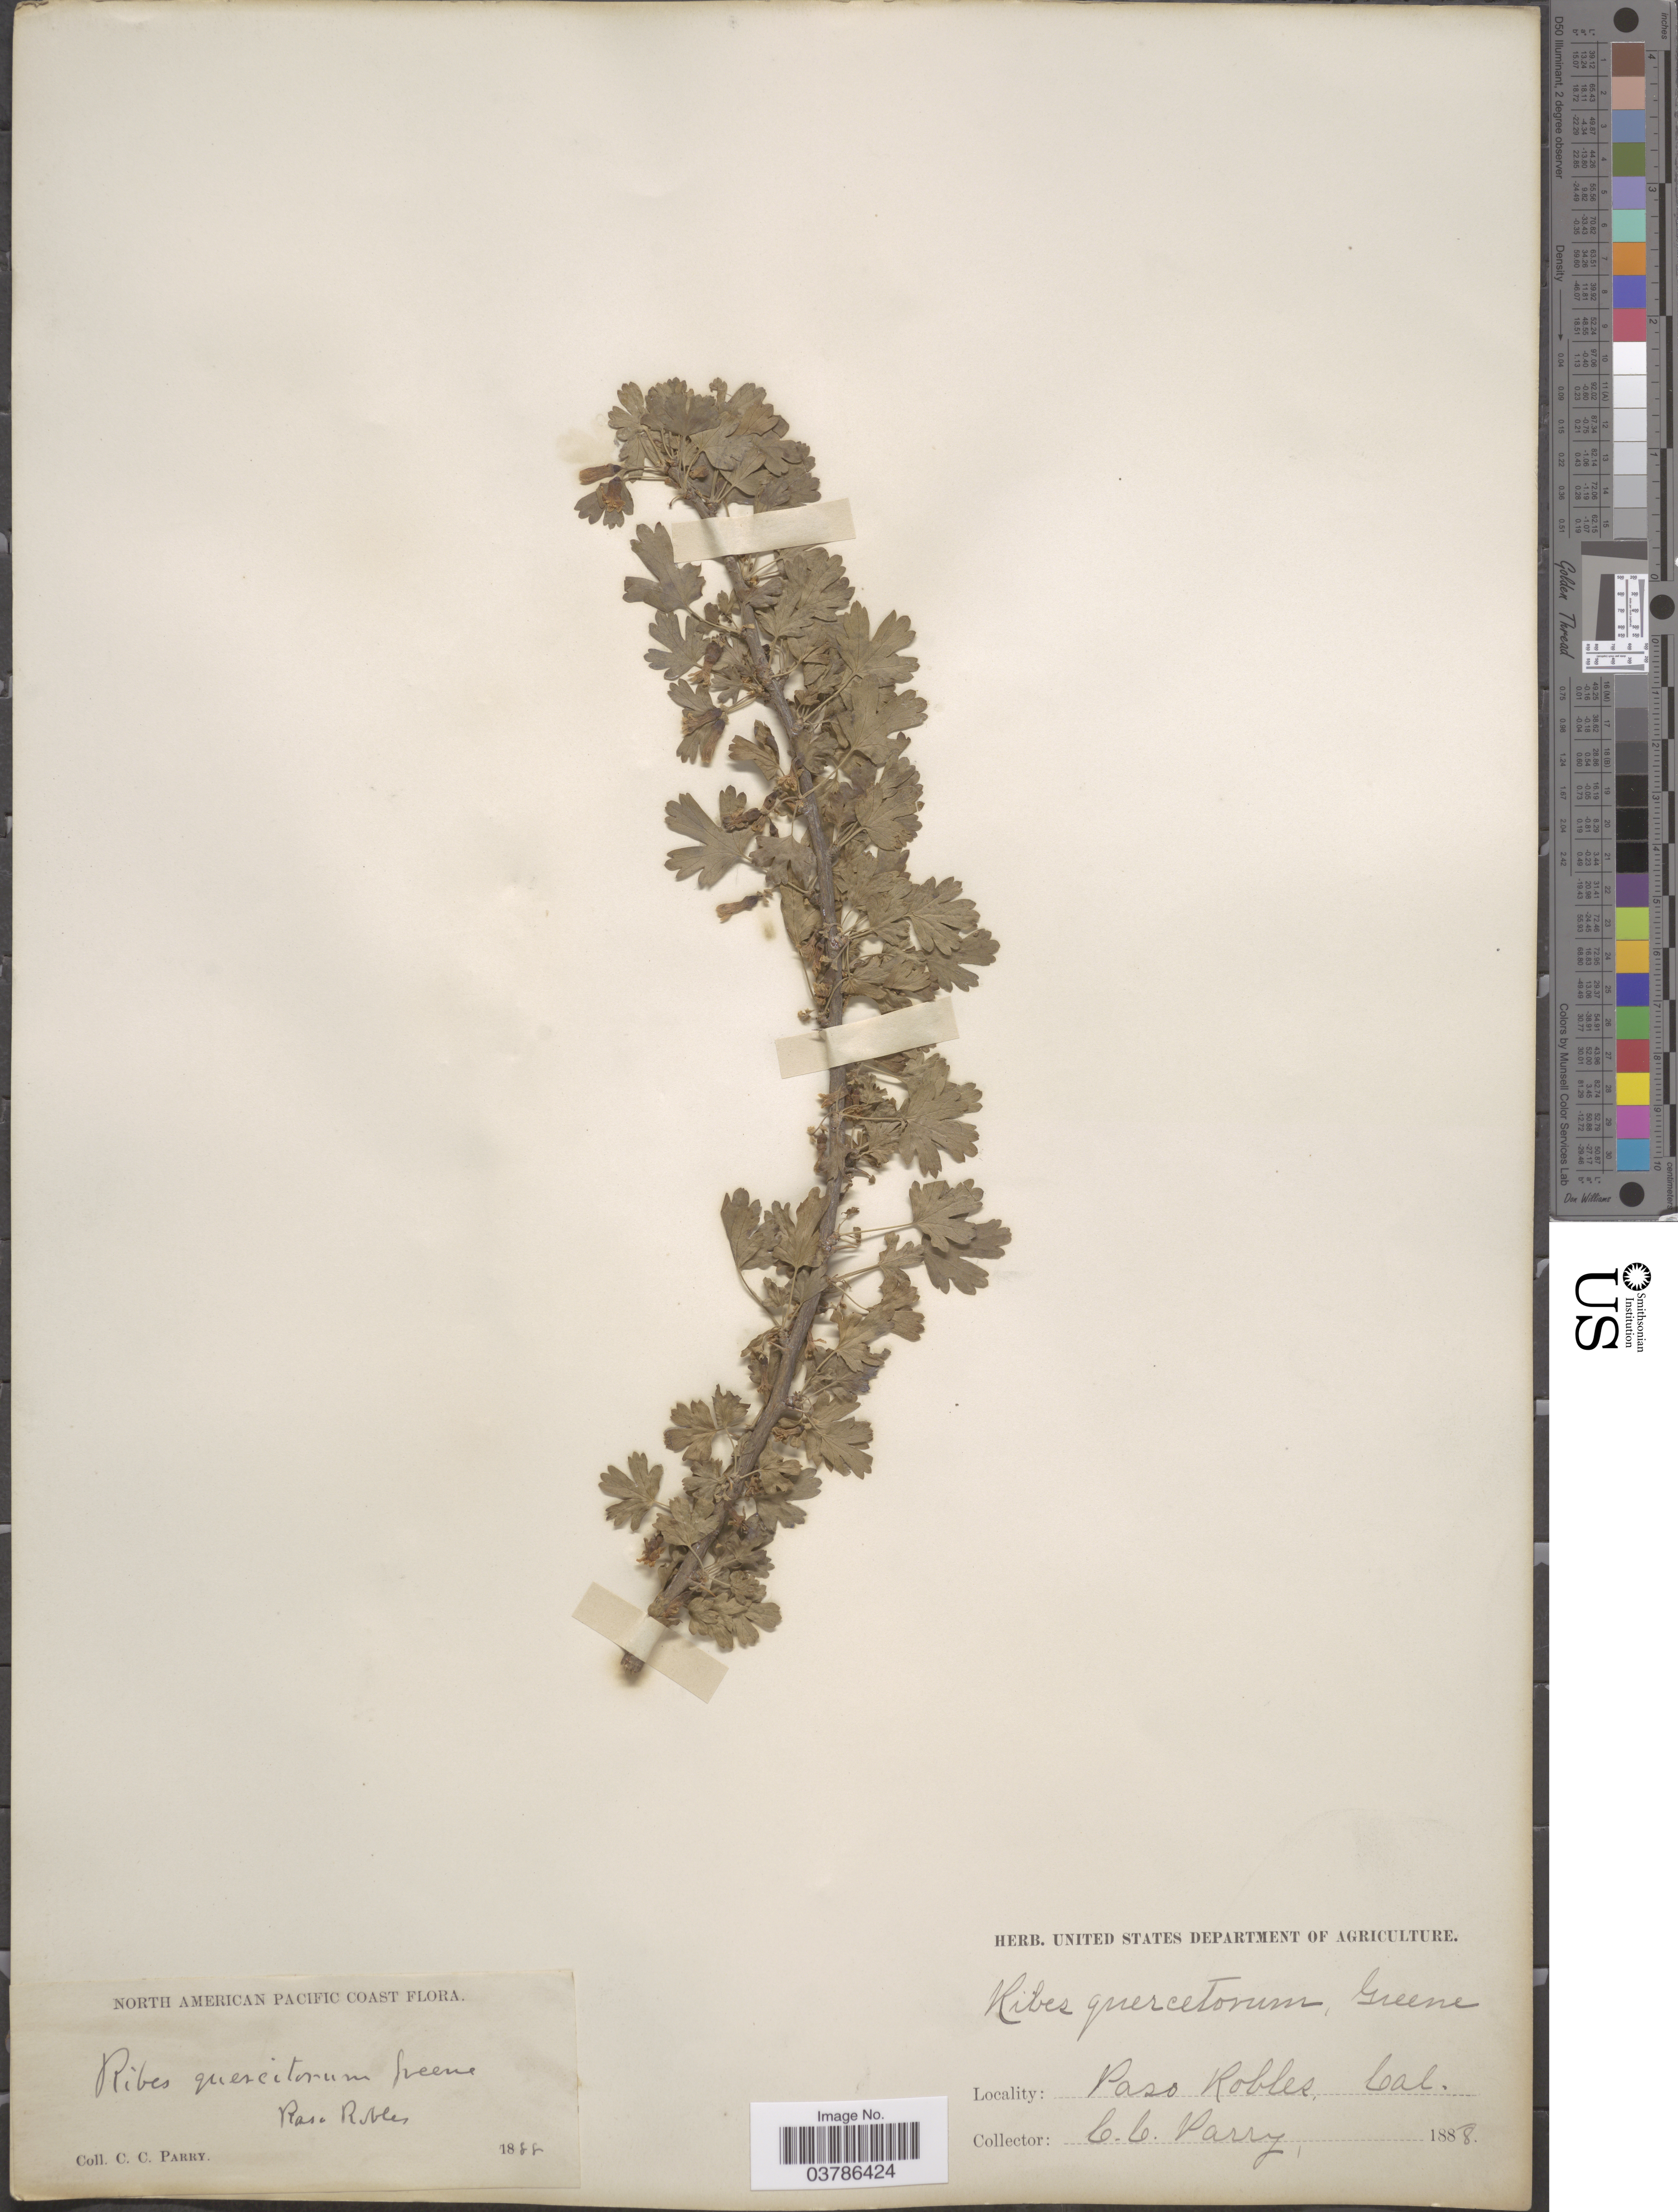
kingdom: Plantae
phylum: Tracheophyta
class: Magnoliopsida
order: Saxifragales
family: Grossulariaceae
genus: Ribes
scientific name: Ribes quercetorum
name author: Greene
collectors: C. C. Parry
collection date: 1888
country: United States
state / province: California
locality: Pacific Coast. Paso Robles.